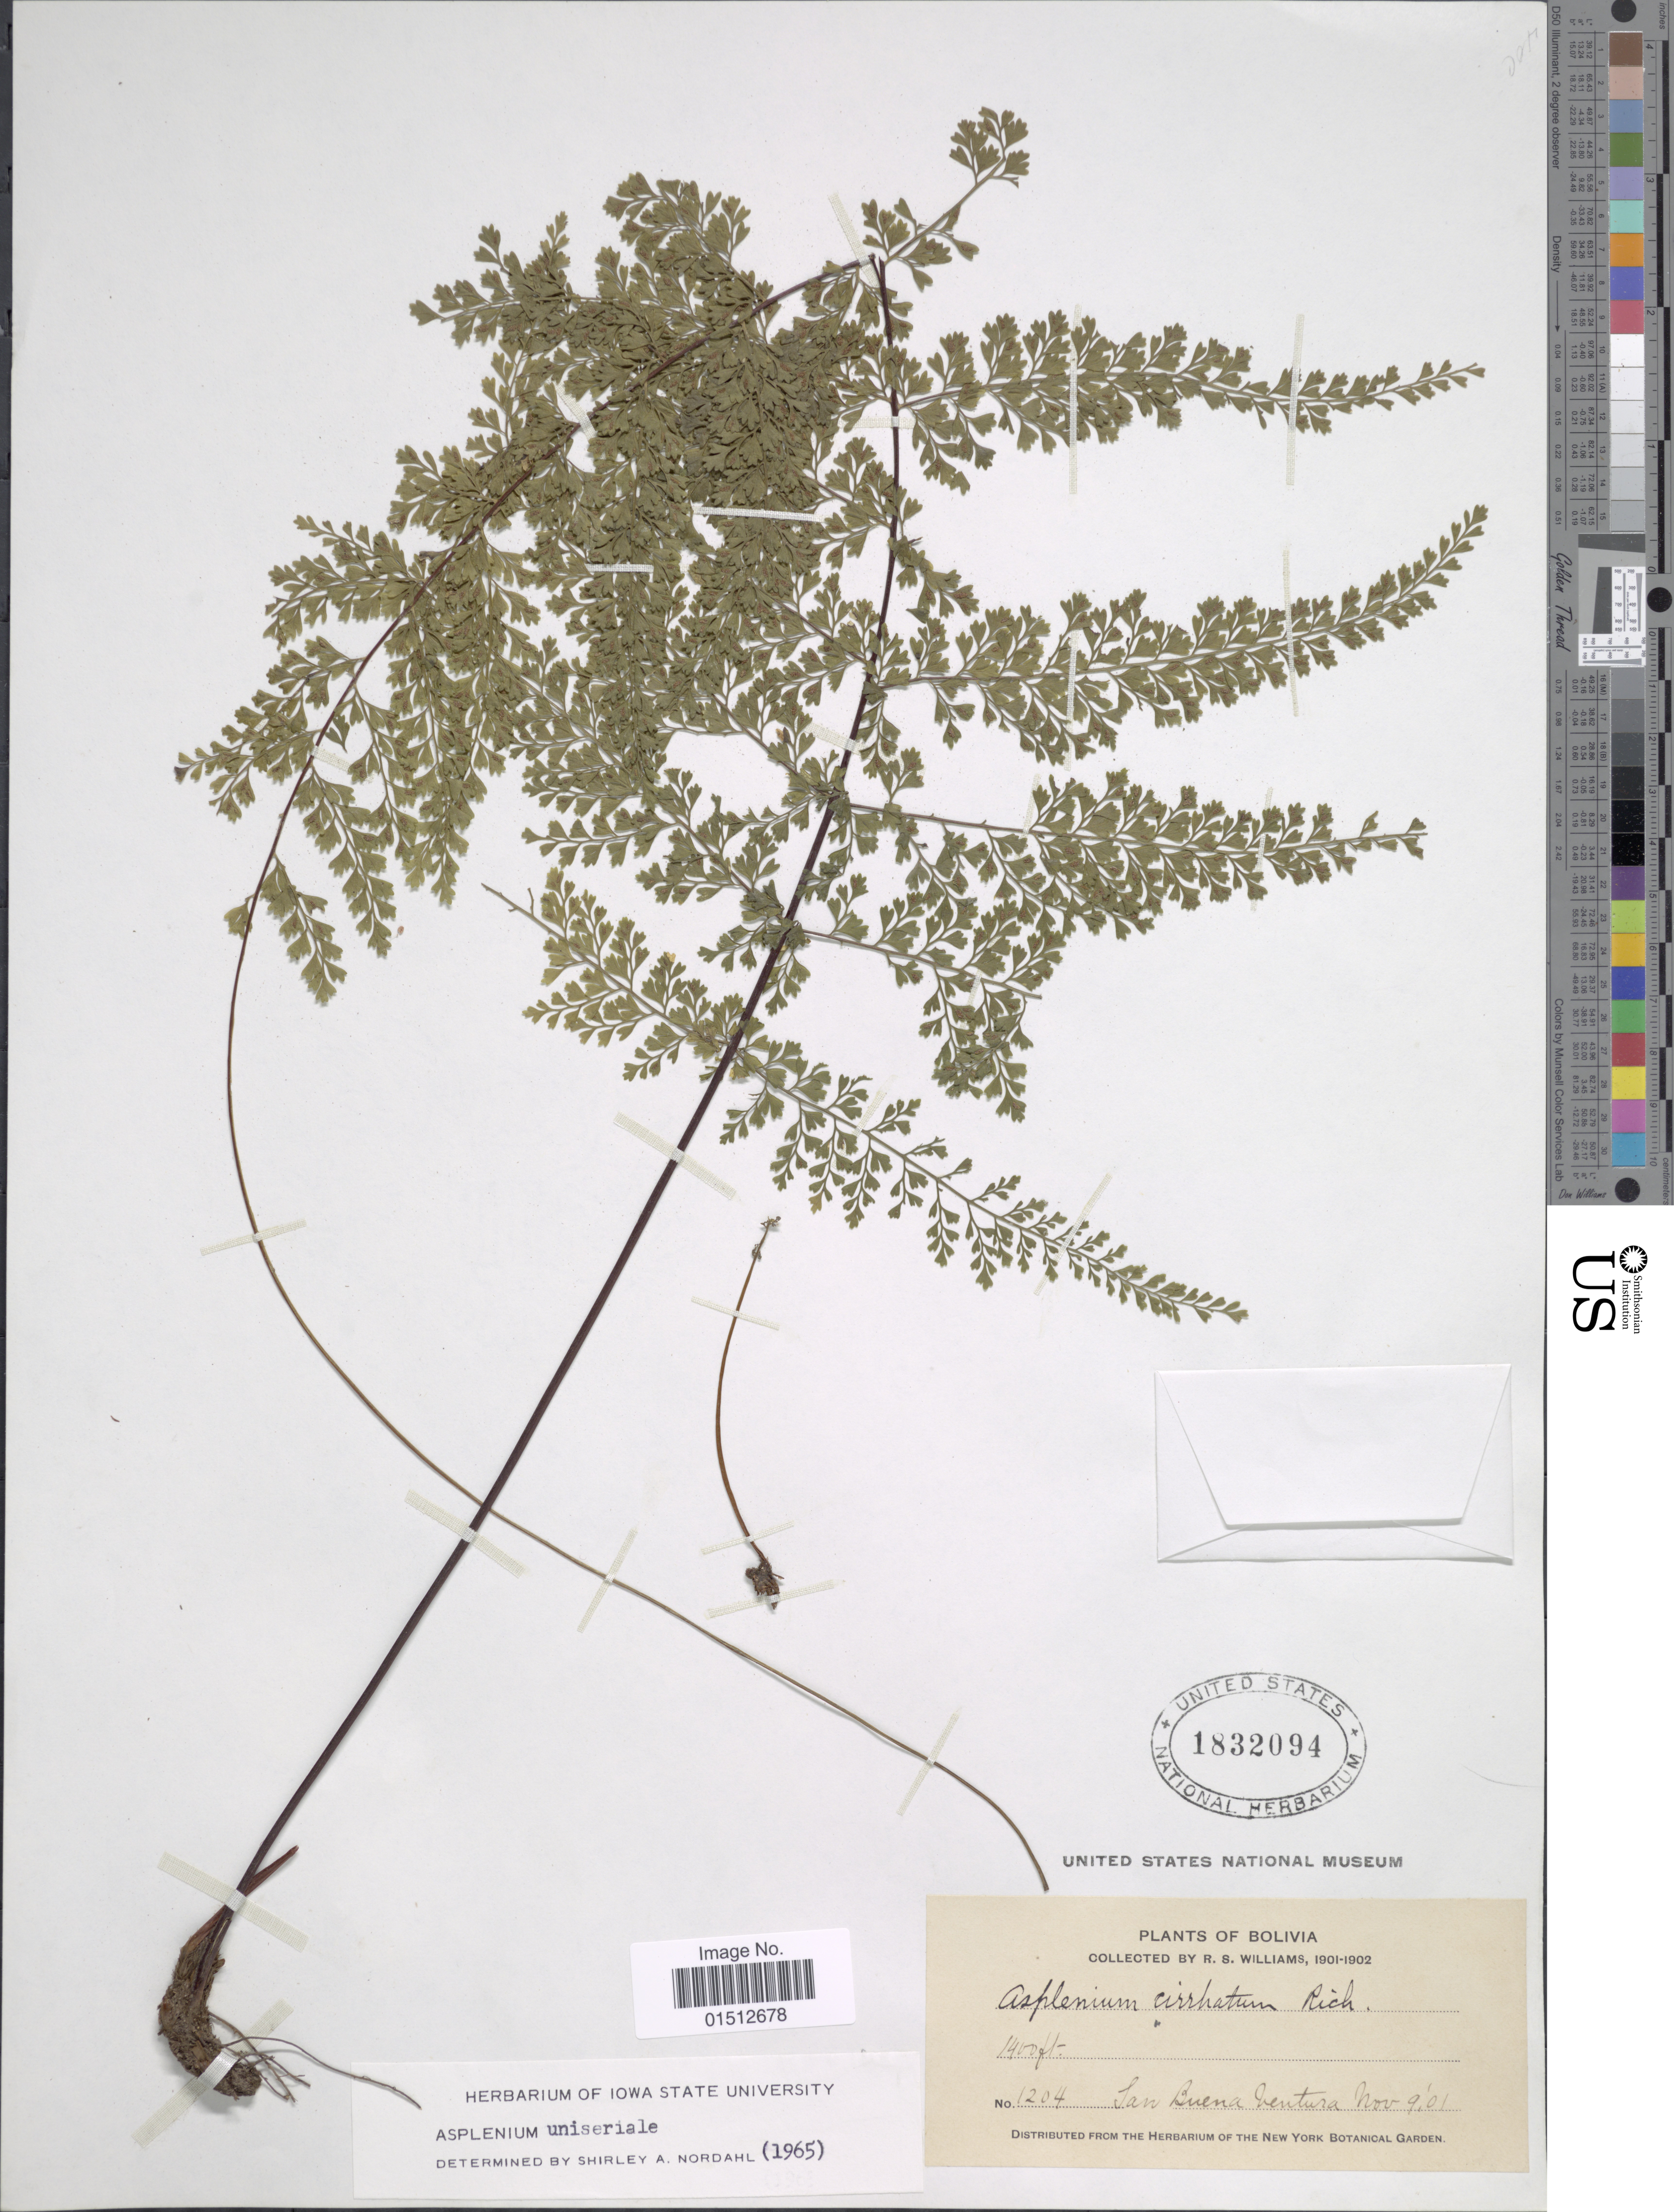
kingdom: Plantae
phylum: Tracheophyta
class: Polypodiopsida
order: Polypodiales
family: Aspleniaceae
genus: Asplenium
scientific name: Asplenium radicans var. uniserale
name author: (Raddi) L.D. Gómez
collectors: R. S. Williams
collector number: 1204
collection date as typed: Nov, 9, '01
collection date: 1901-11-09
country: Bolivia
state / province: La Paz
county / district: Iturralde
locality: San Buena Ventura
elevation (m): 427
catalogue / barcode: US 1832094